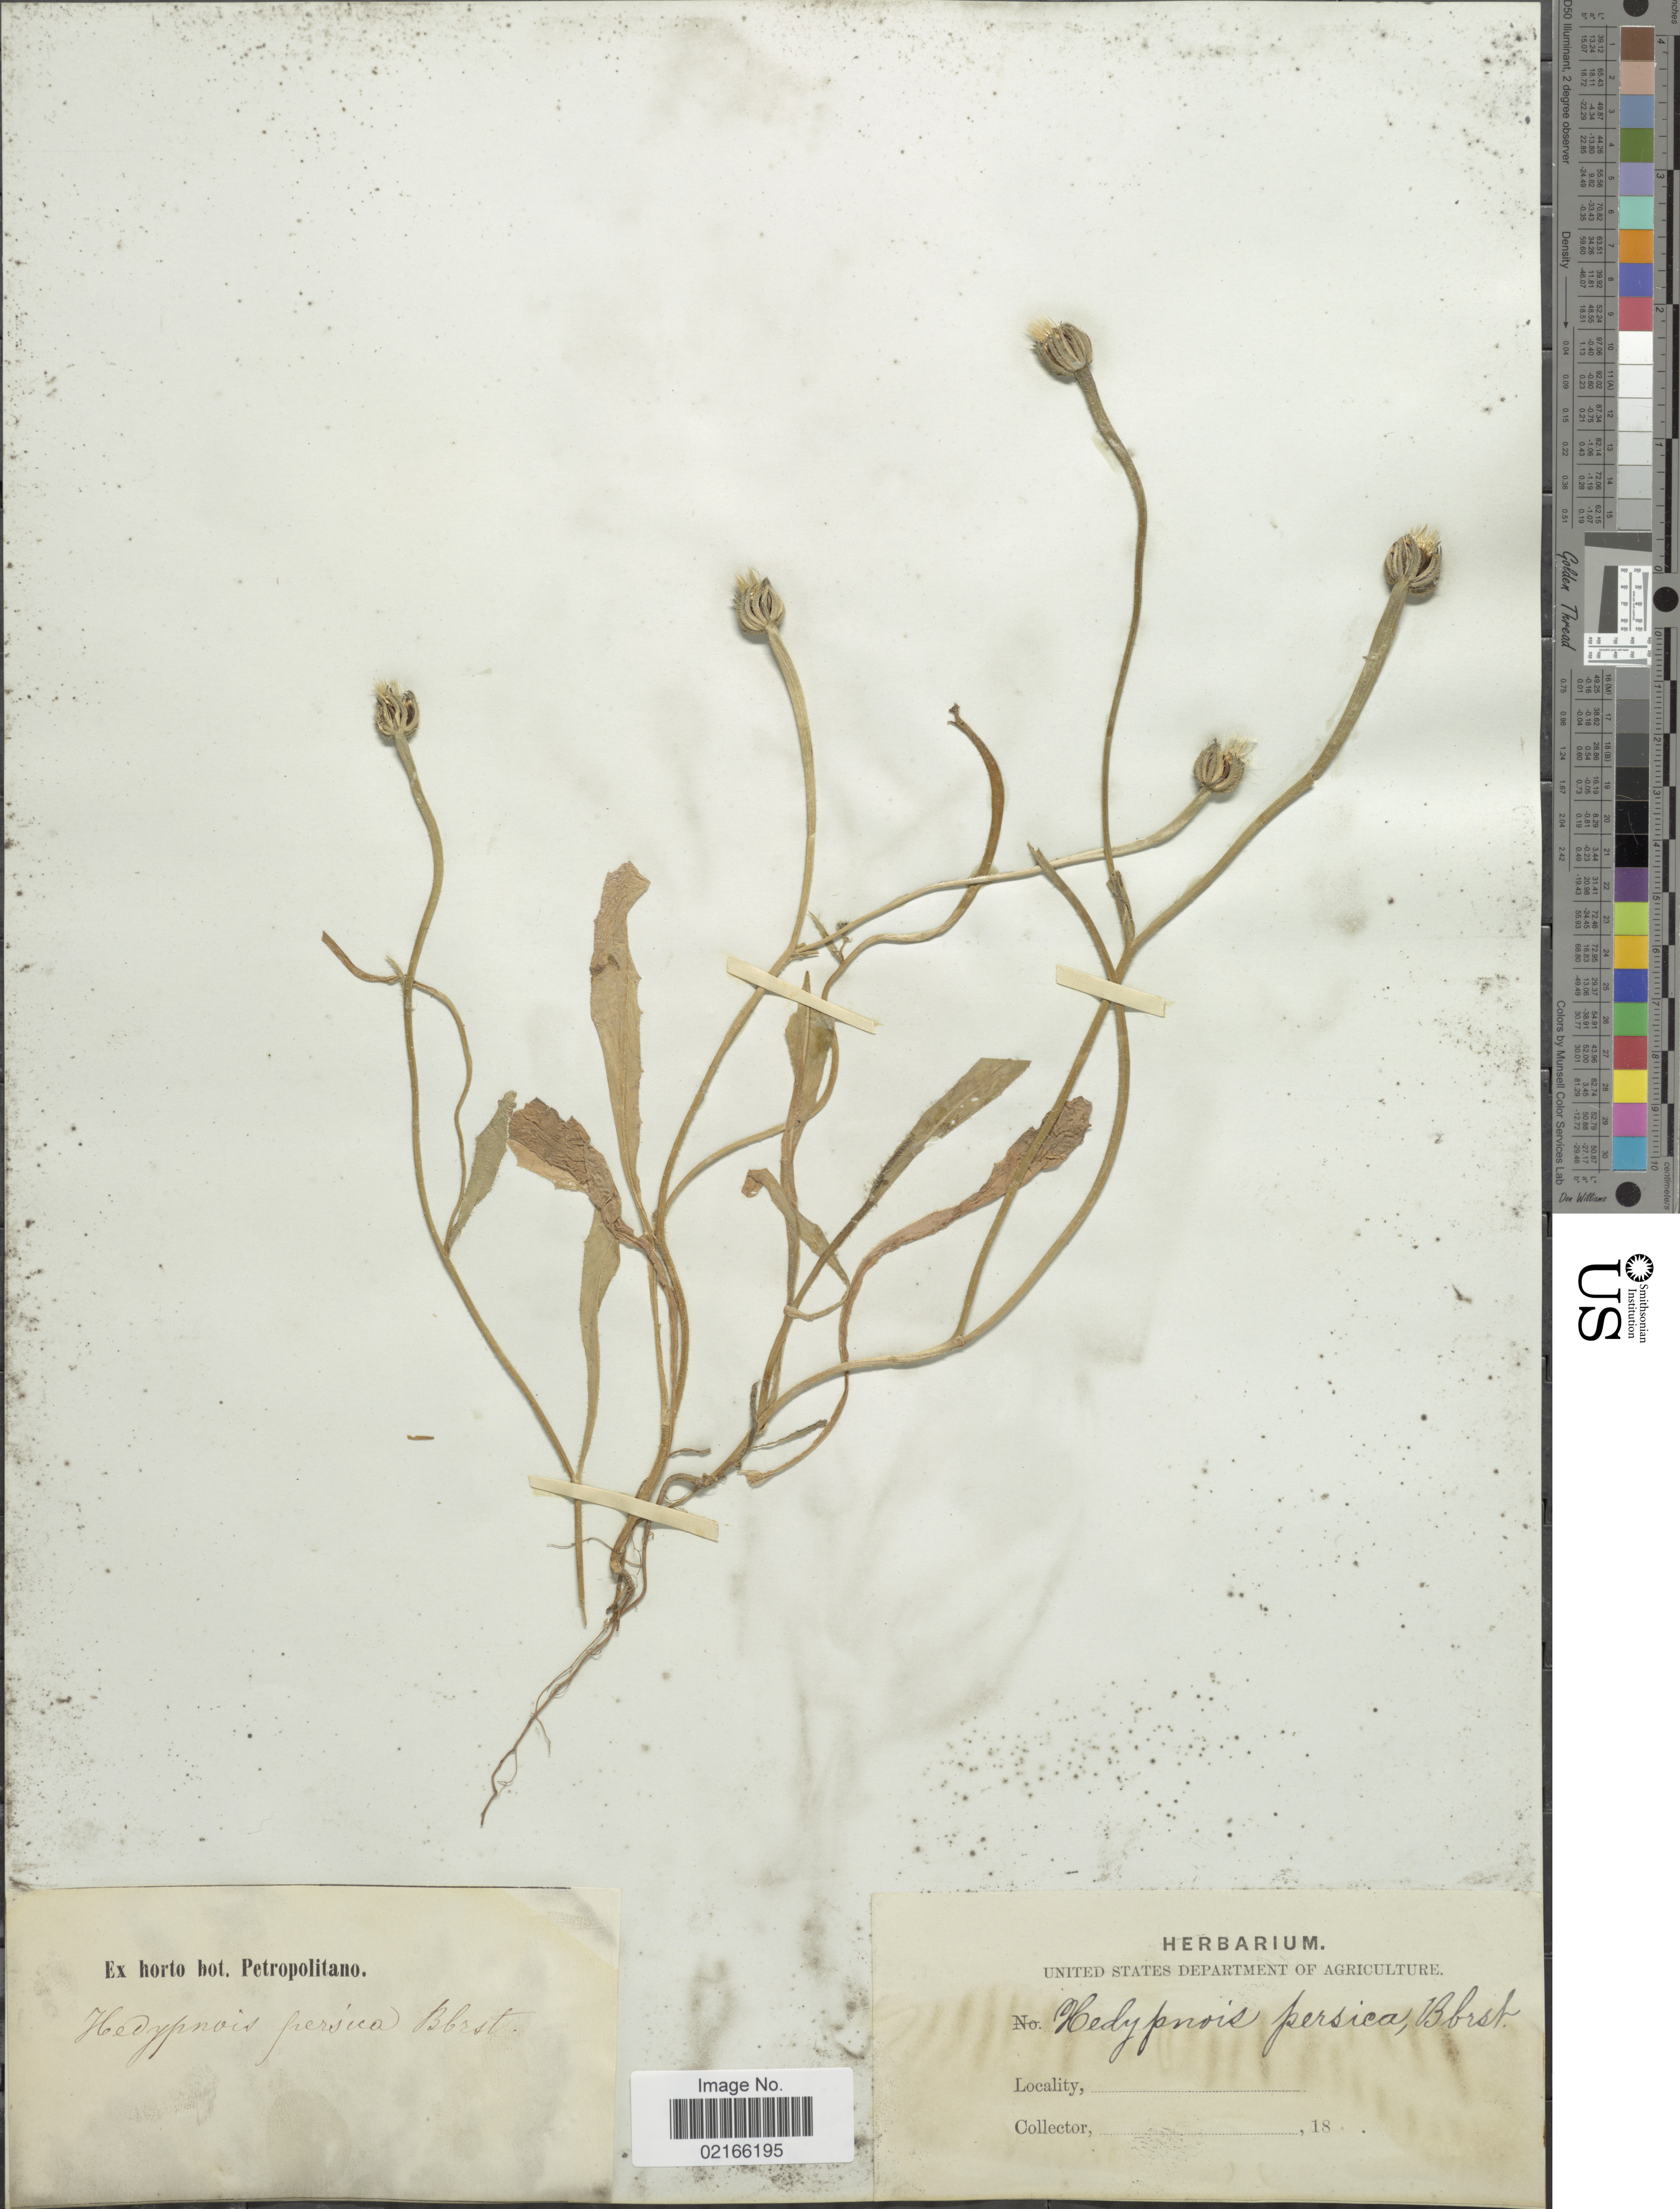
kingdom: Plantae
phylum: Tracheophyta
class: Magnoliopsida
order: Asterales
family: Asteraceae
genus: Hedypnois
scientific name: Hedypnois rhagadioloides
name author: (L.) F.W. Schmidt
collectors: Facchini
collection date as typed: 18